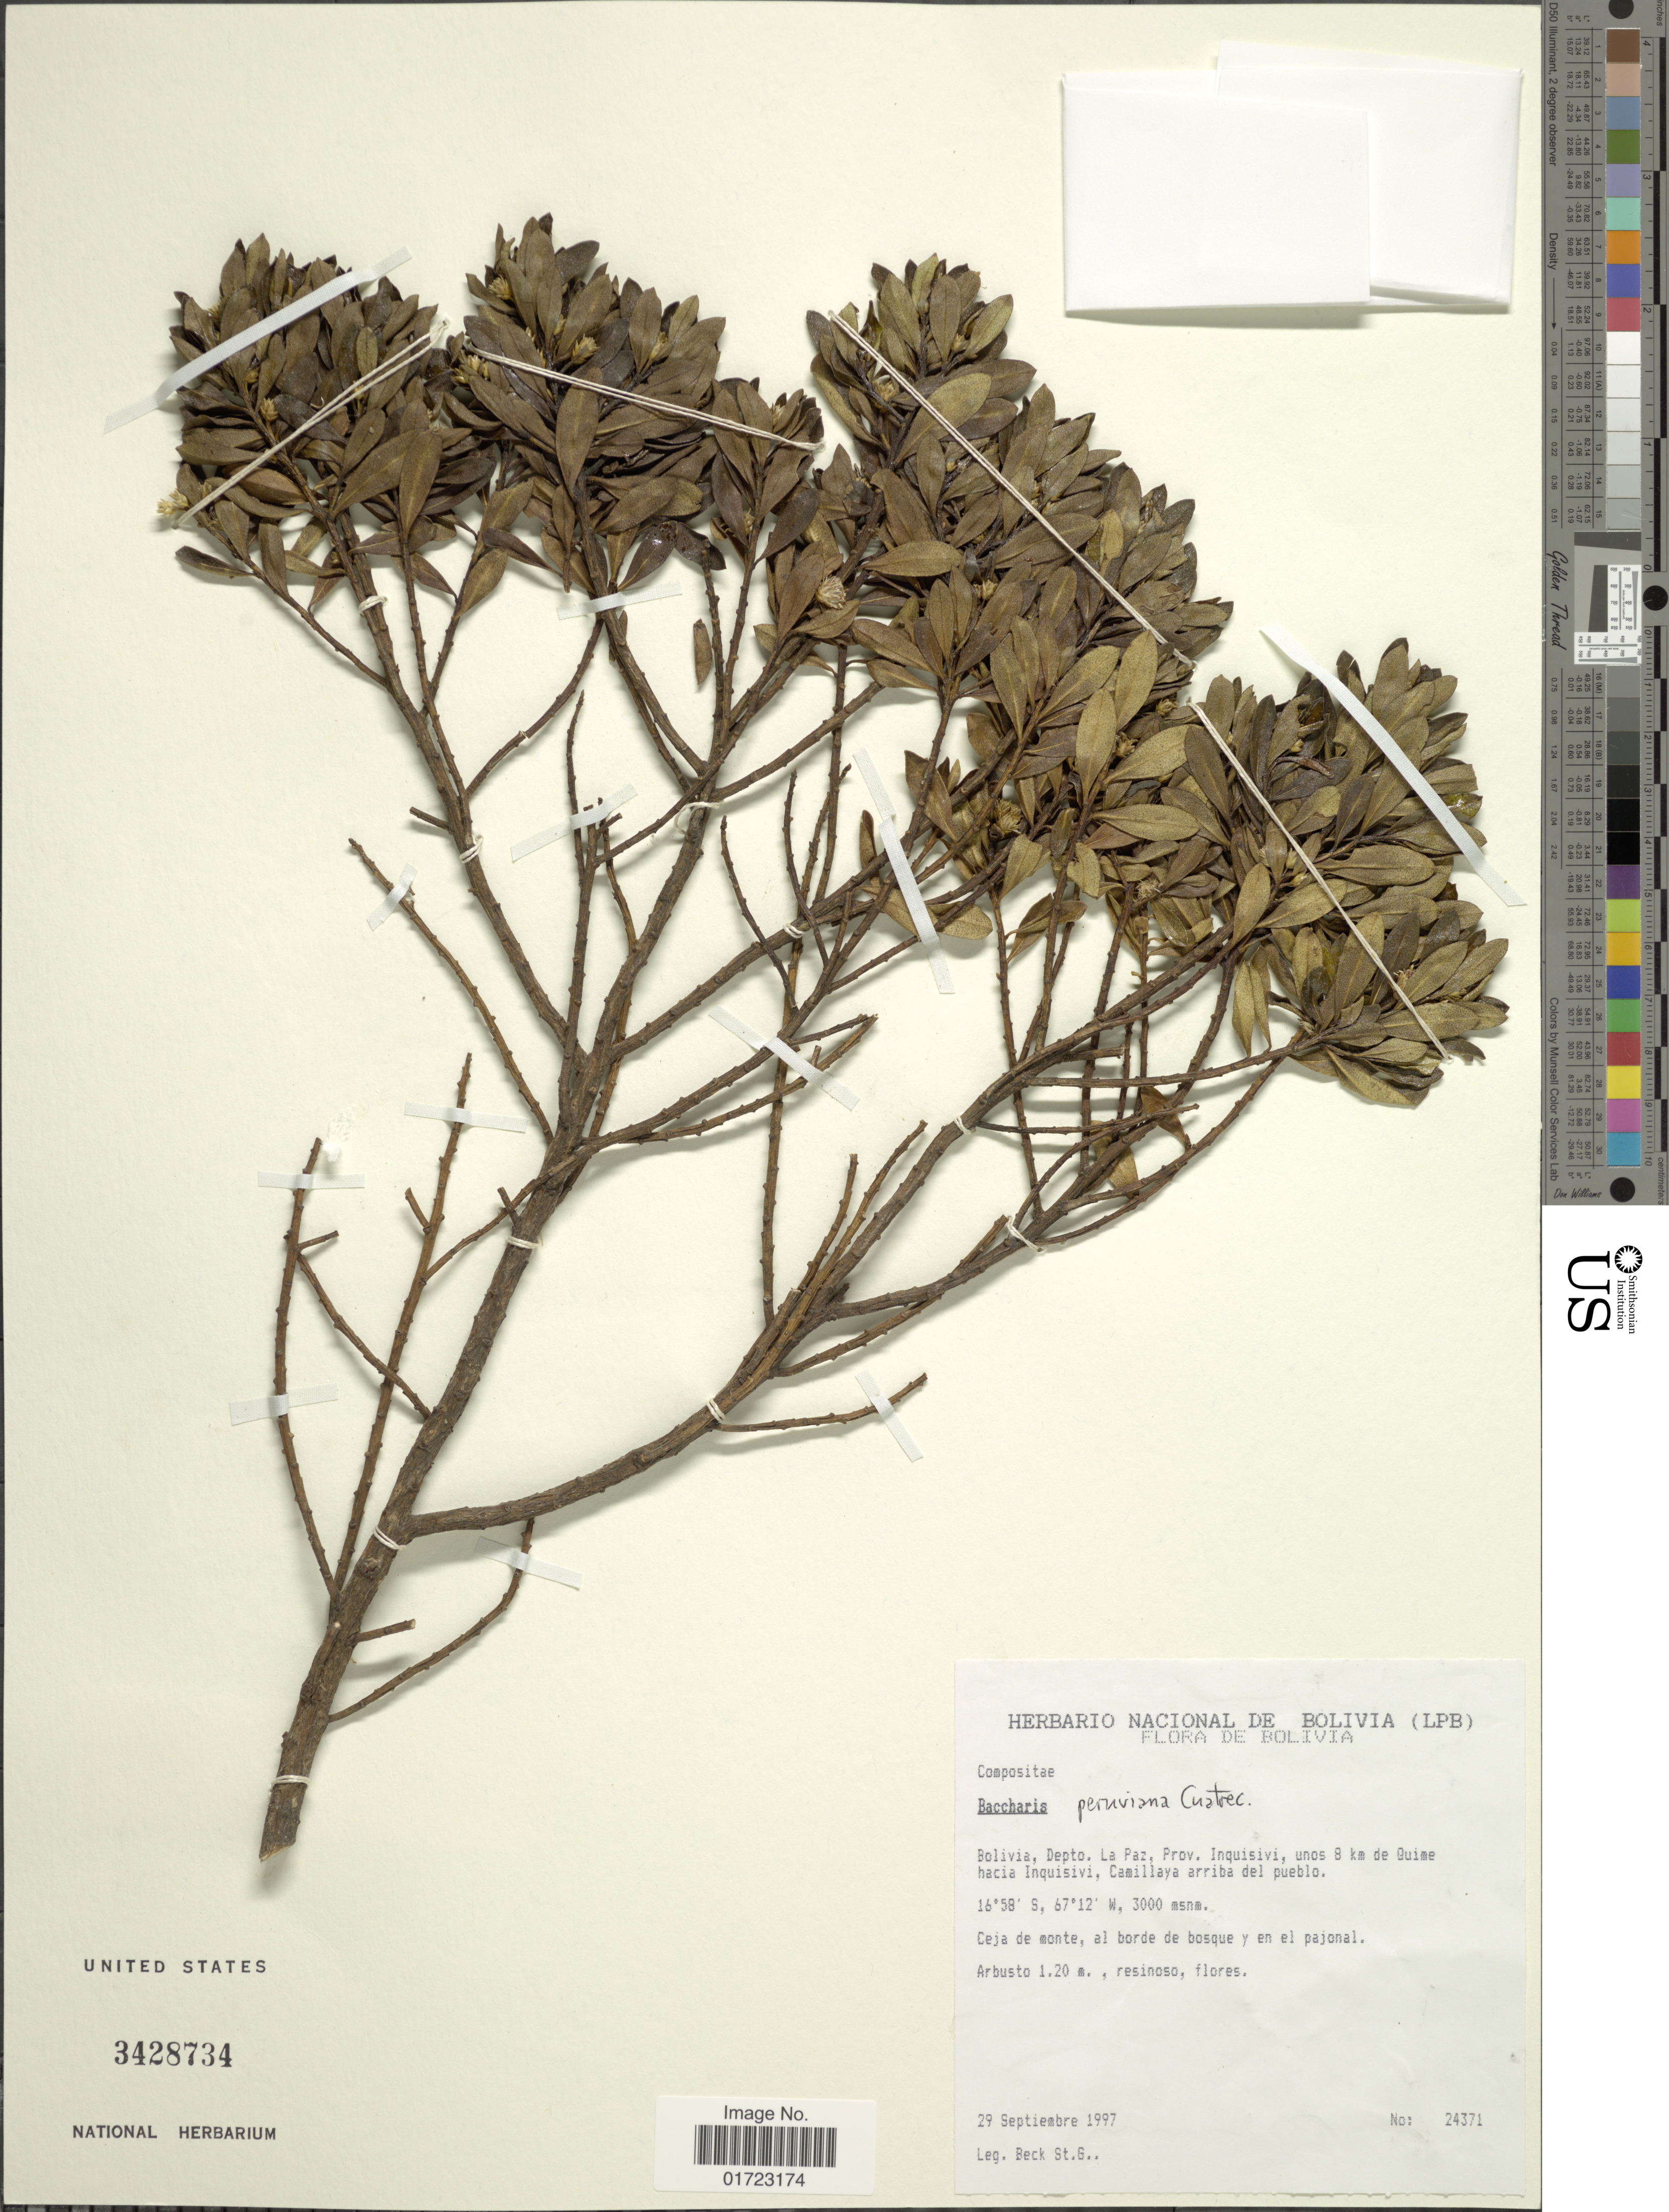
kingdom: Plantae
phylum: Tracheophyta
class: Magnoliopsida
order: Asterales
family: Asteraceae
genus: Baccharis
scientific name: Baccharis peruviana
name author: Cuatrec.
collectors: S. G. Beck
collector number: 24371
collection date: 1997-09-29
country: Bolivia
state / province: La Paz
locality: Prov. Inquisivi, unos 8 km de Quime hacia Inquisivi, Camillaya arriba del pueblo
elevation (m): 3000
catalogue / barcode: US 3428734